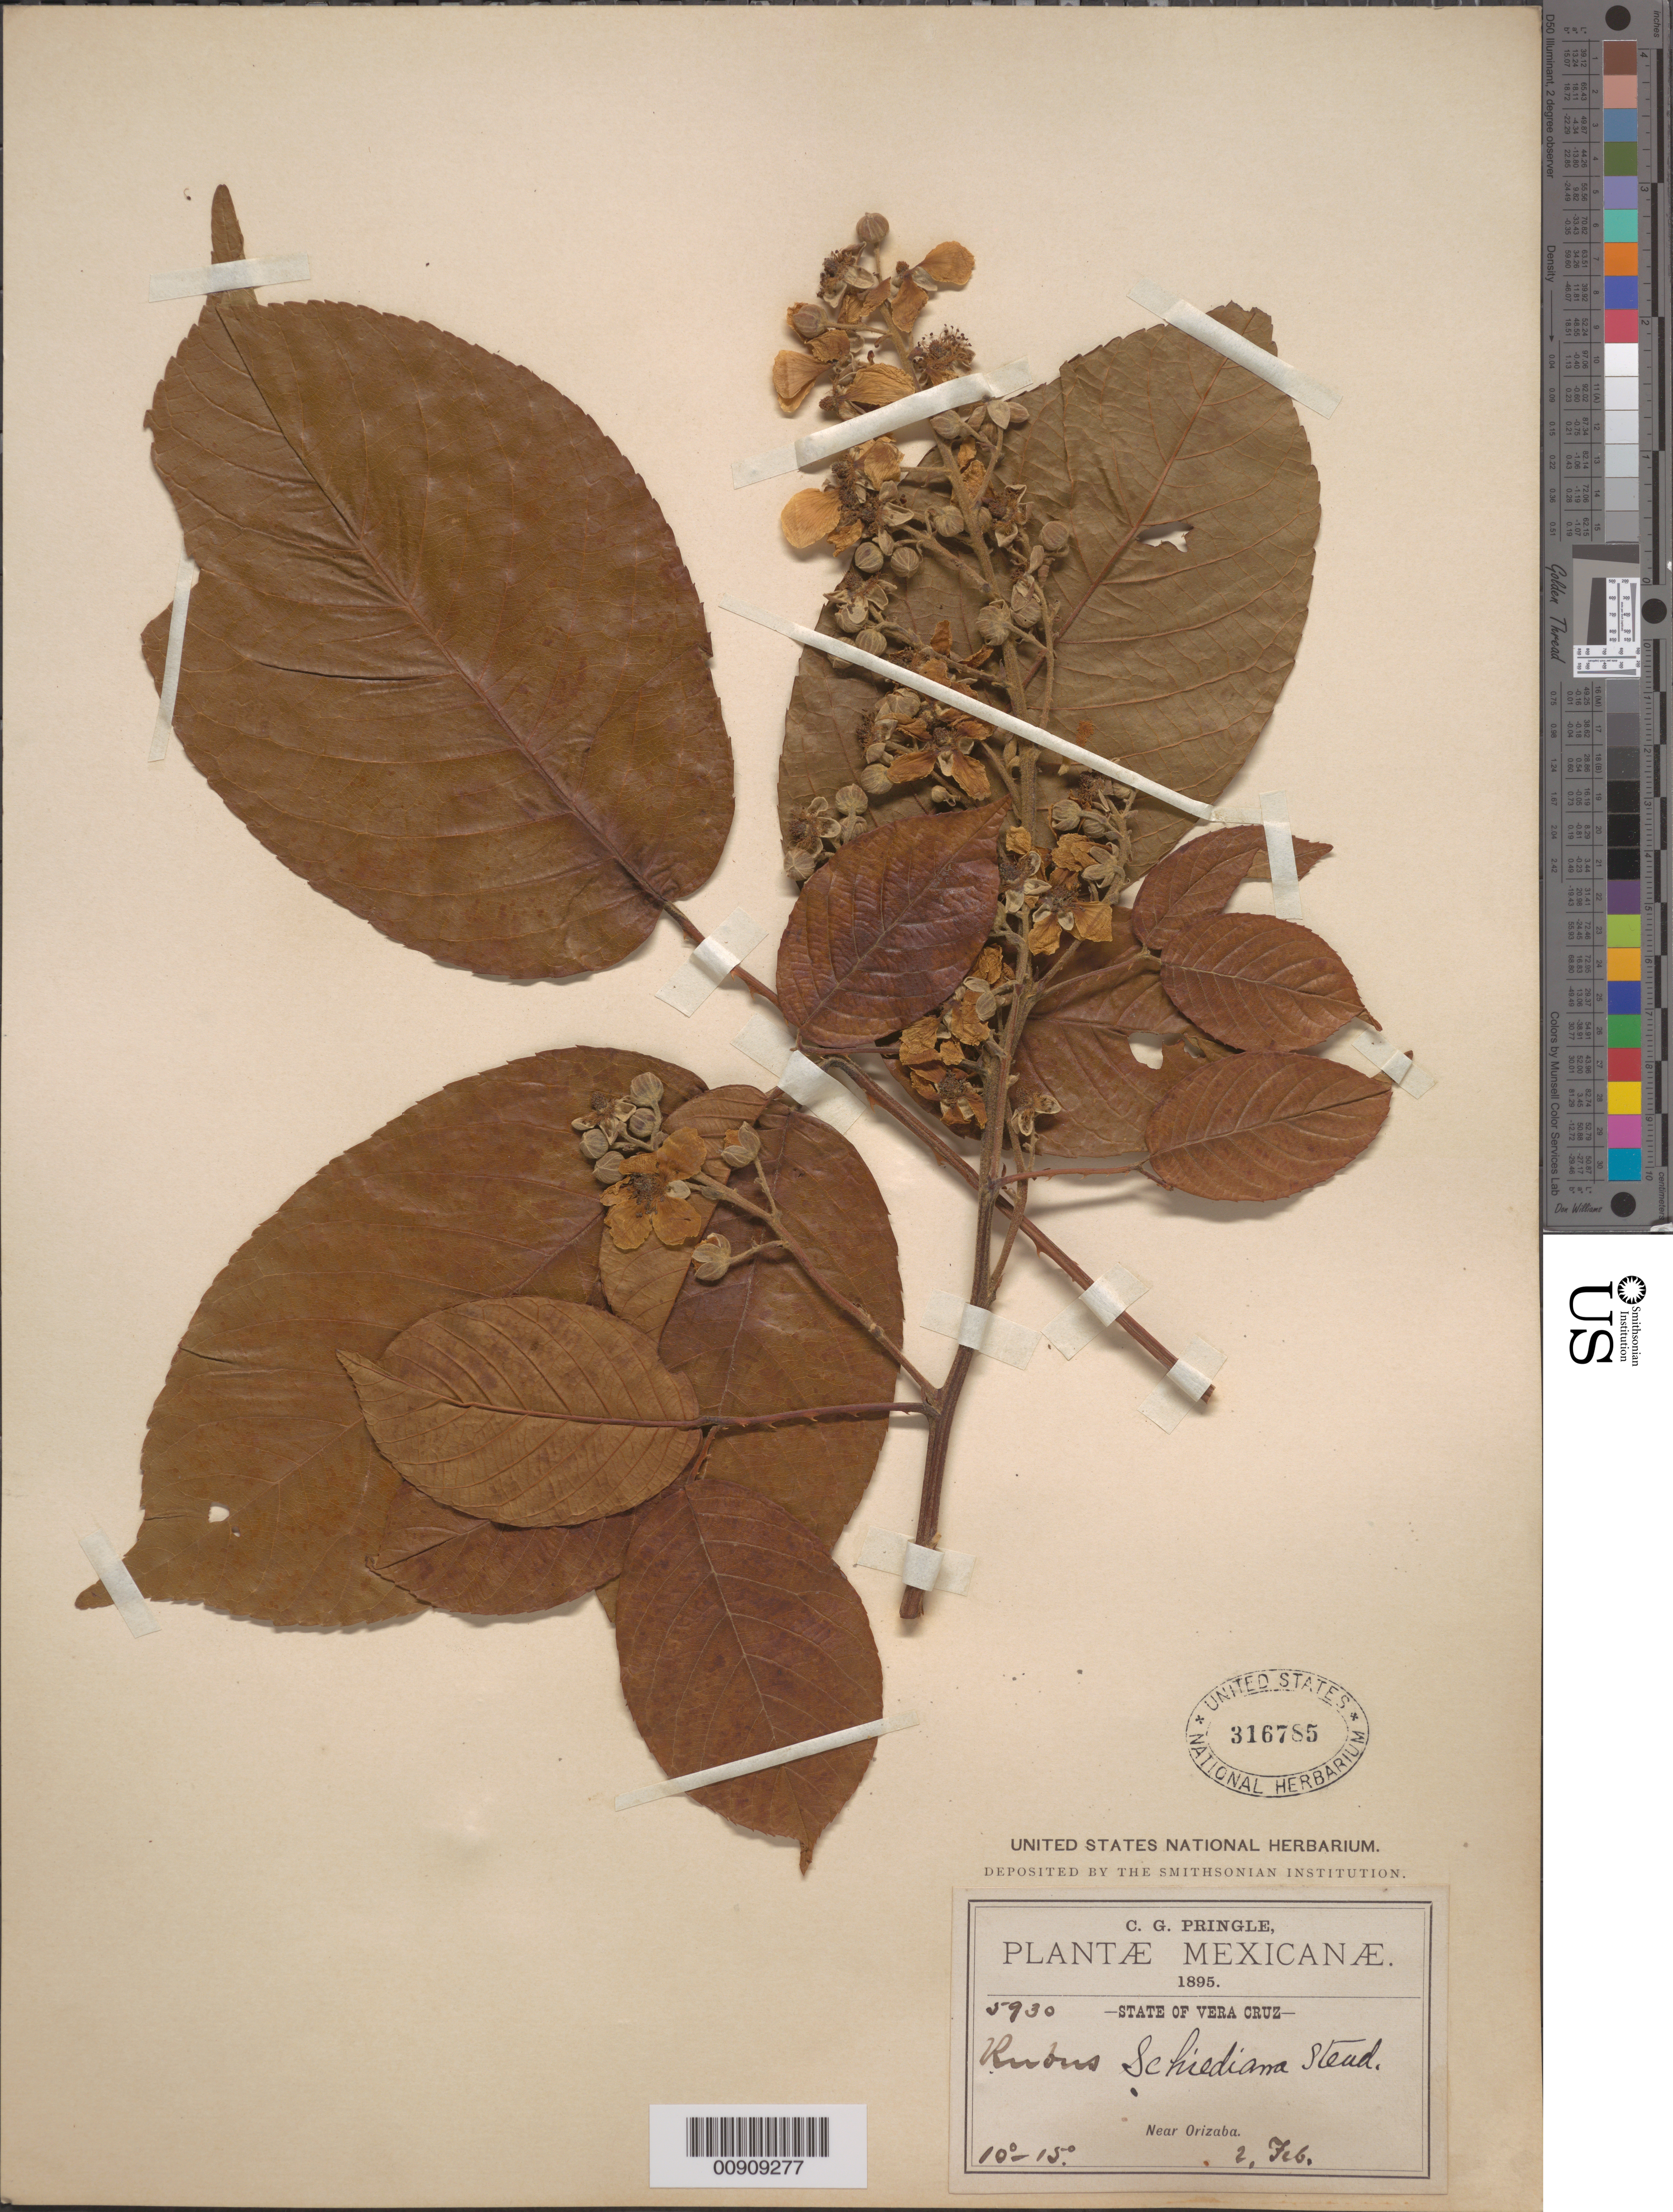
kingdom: Plantae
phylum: Tracheophyta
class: Magnoliopsida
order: Rosales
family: Rosaceae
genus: Rubus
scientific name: Rubus schmidelioides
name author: A. Cunn.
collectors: C. G. Pringle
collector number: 5930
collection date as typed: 02 Feb 1895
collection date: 1895-02-02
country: Mexico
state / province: Veracruz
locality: Near Orizaba, Veracruz.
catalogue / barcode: US 316785